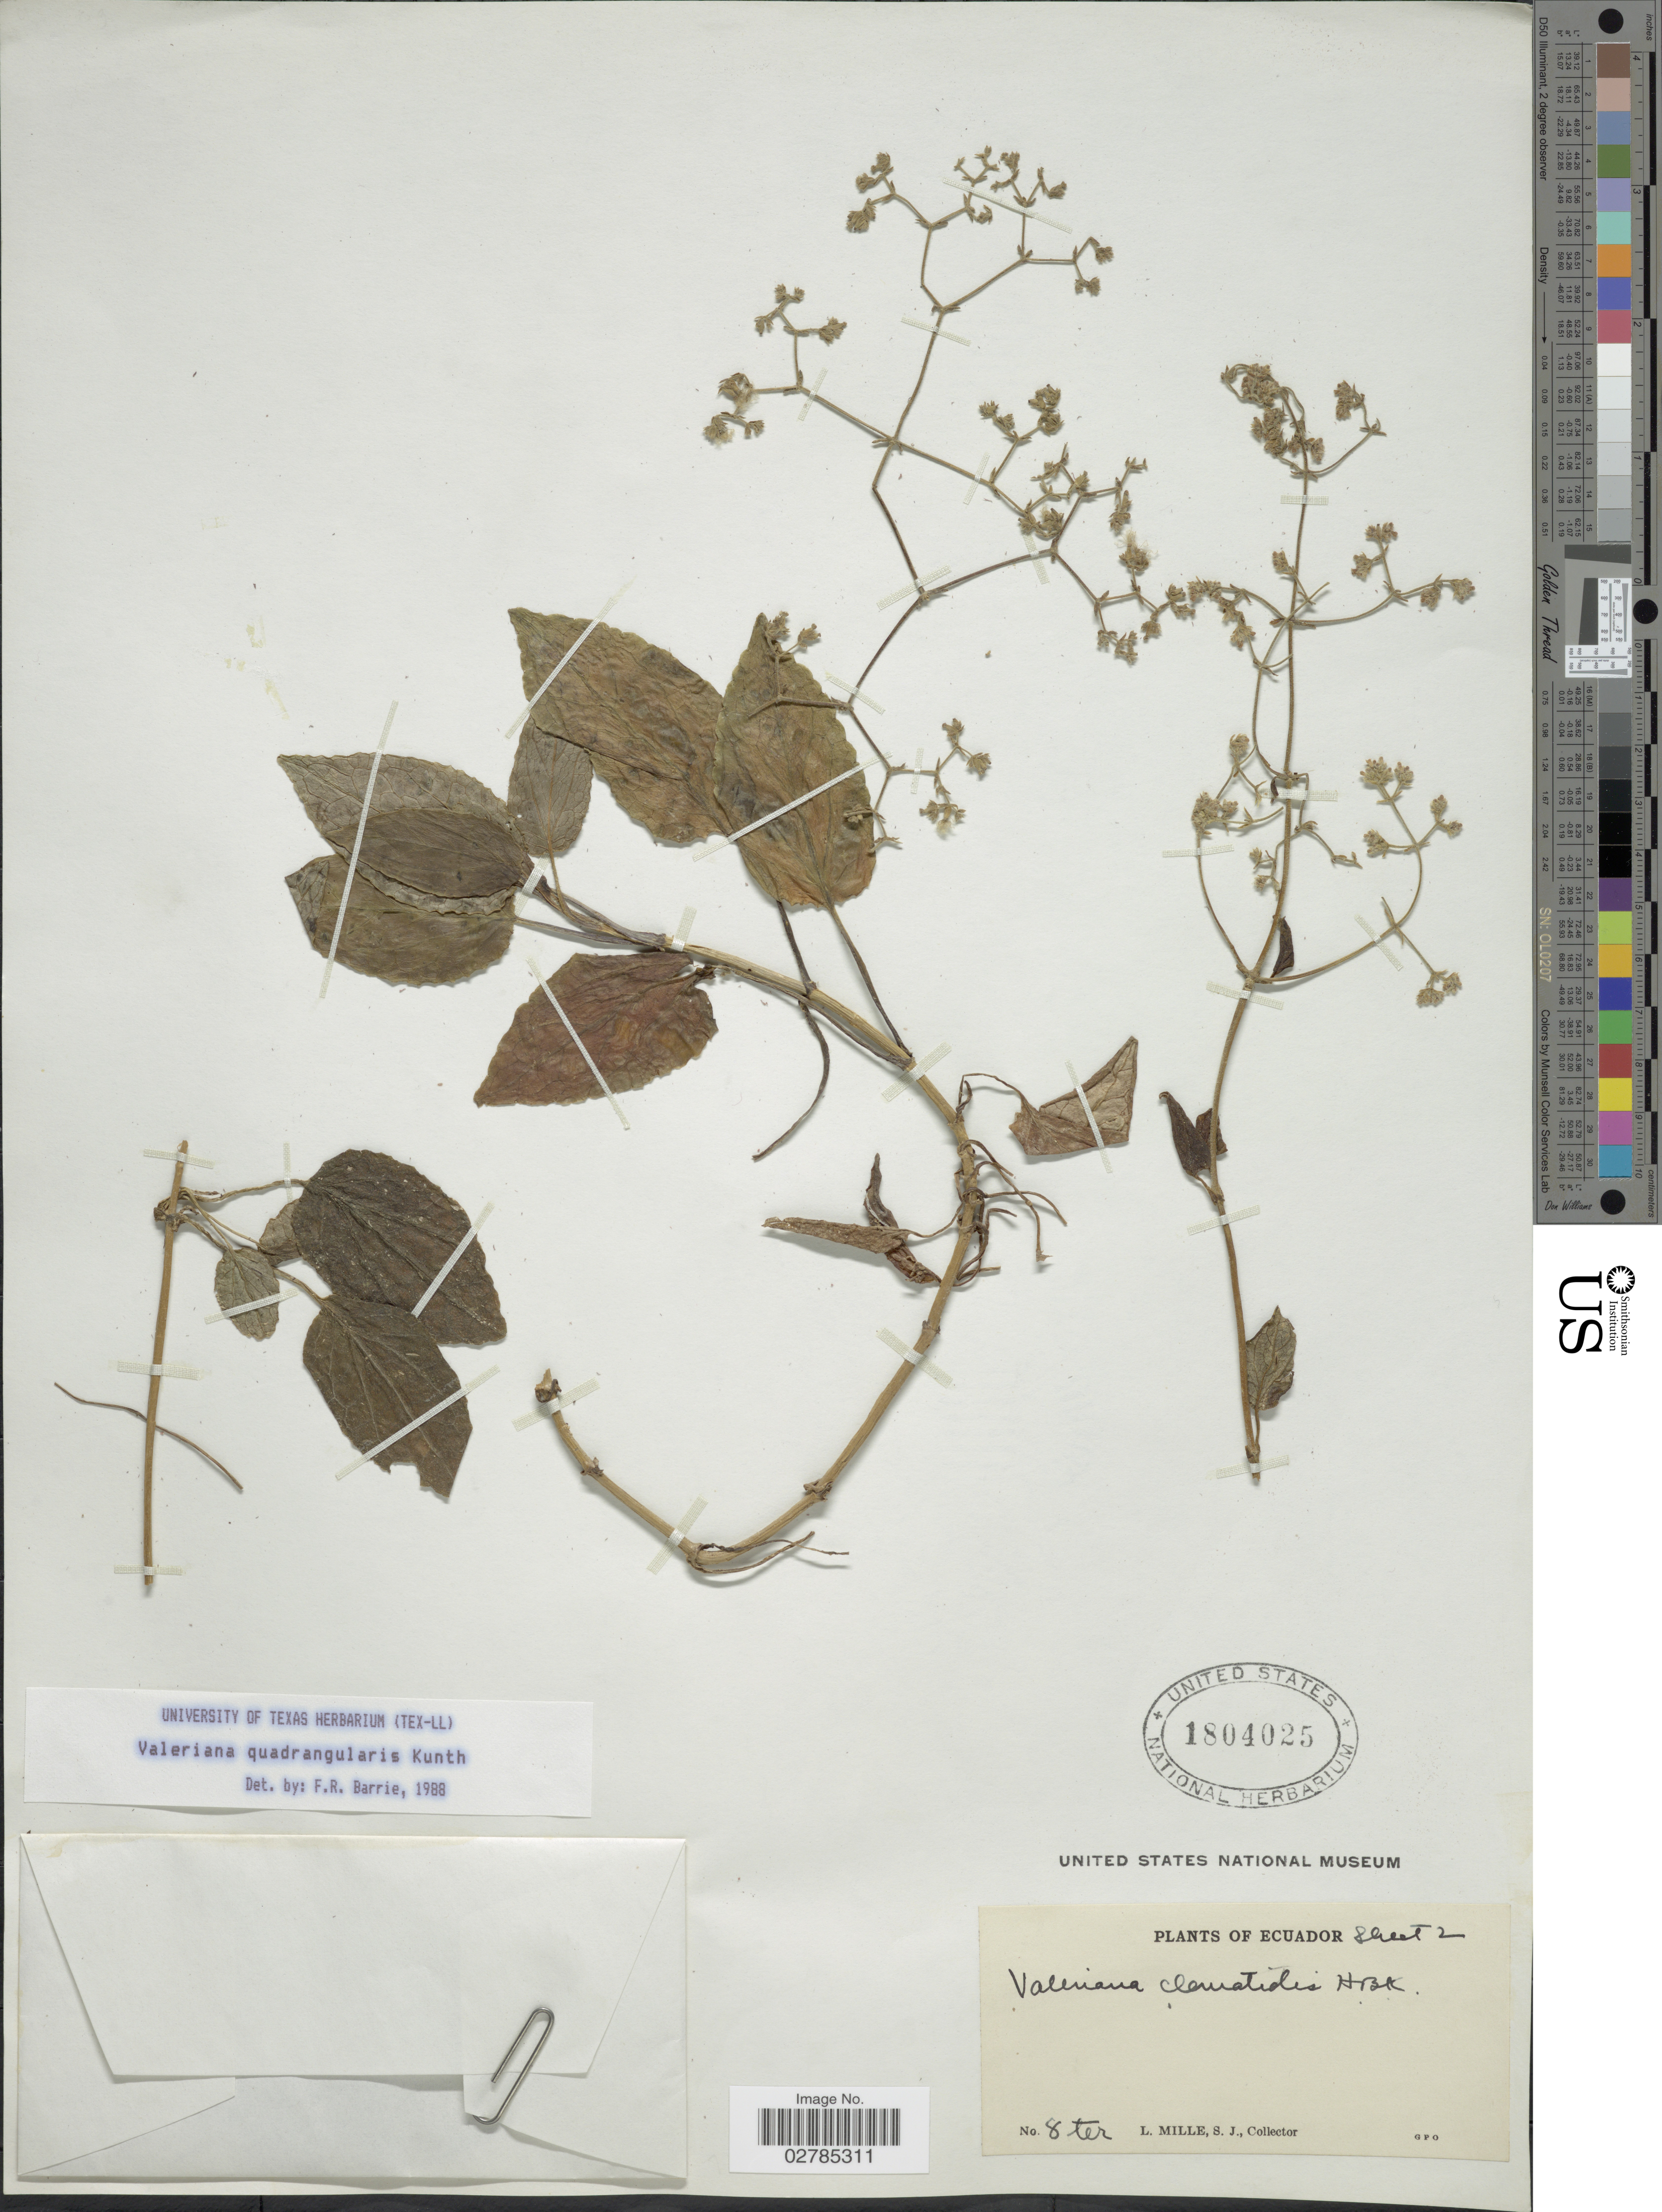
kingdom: Plantae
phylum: Tracheophyta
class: Magnoliopsida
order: Dipsacales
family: Caprifoliaceae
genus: Valeriana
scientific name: Valeriana quadrangularis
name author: Kunth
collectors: L. Mille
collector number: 8ter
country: Ecuador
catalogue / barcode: US 1804025